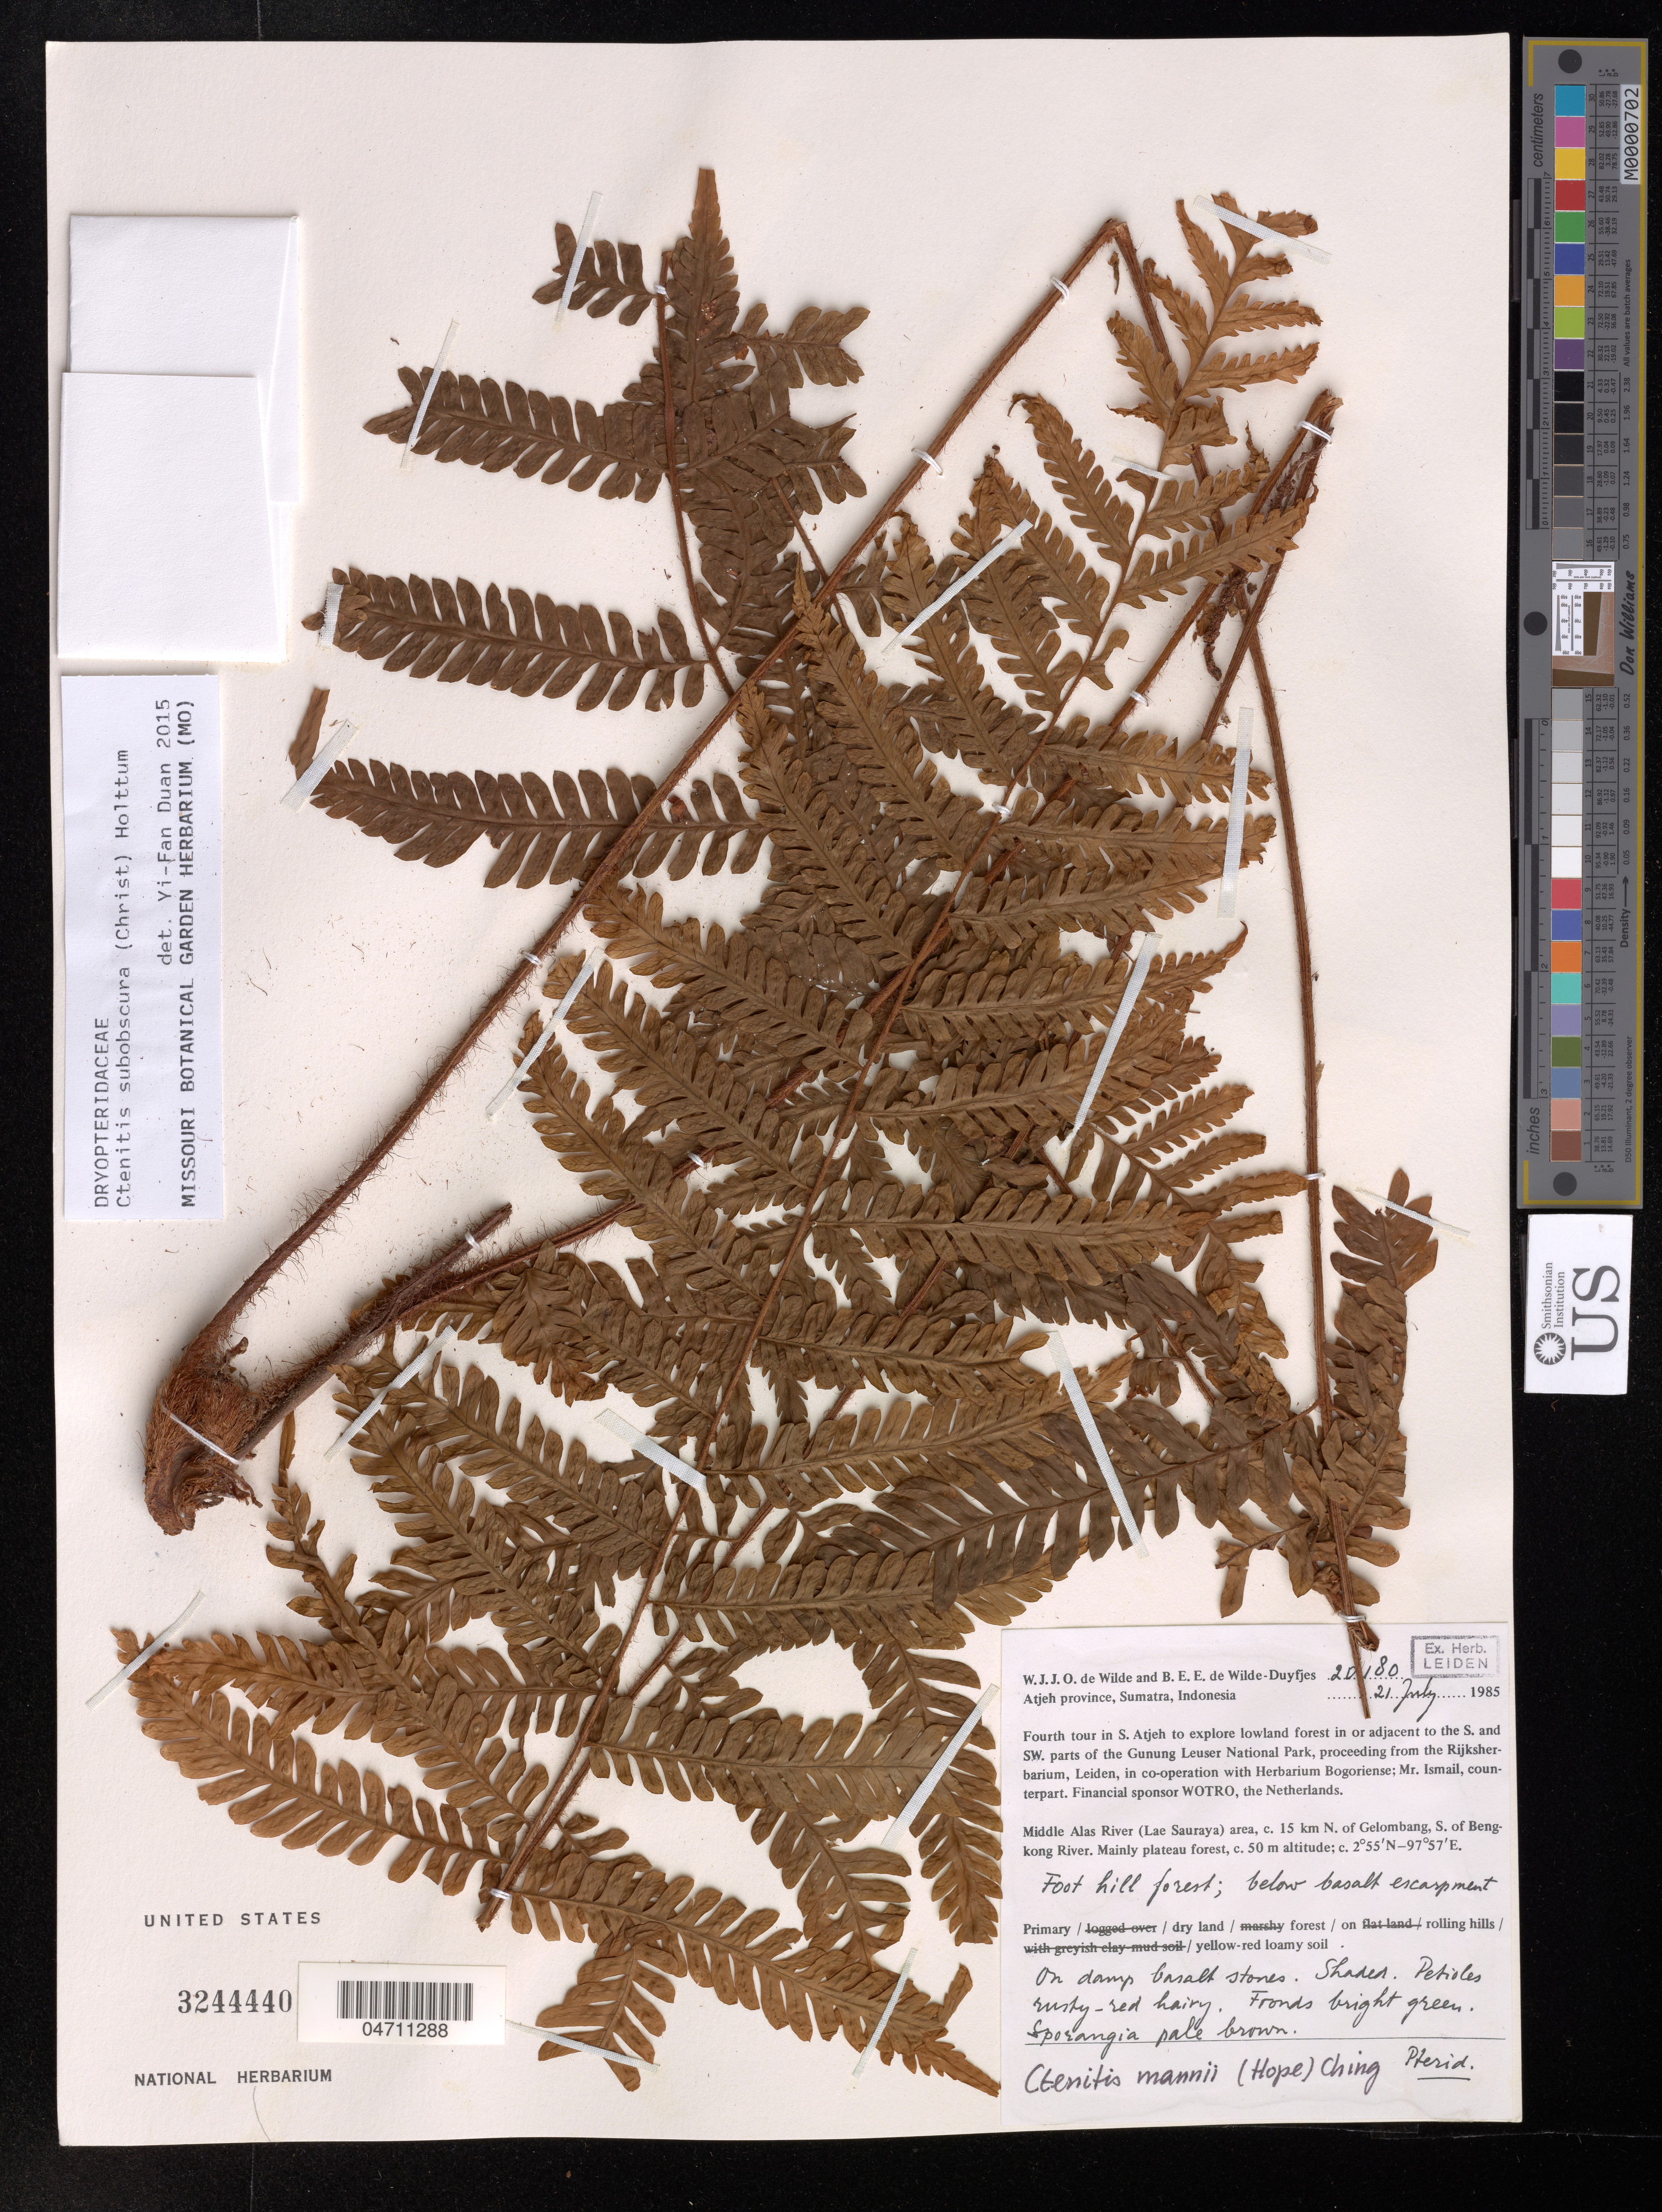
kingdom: Plantae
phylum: Tracheophyta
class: Polypodiopsida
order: Polypodiales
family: Dryopteridaceae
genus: Ctenitis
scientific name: Ctenitis subobscura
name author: (Christ) Holttum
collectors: W. J. de Wilde & B. E. de Wilde-Duyfjes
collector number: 20180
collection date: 1985-07-21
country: Indonesia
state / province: Sumatra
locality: Middle Alas River (Lae Sauraya) area, c. 15 km N. of Gelombang, S. of Beng-Kong River, Mainly plateau forest.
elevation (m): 50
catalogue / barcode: US 3244440